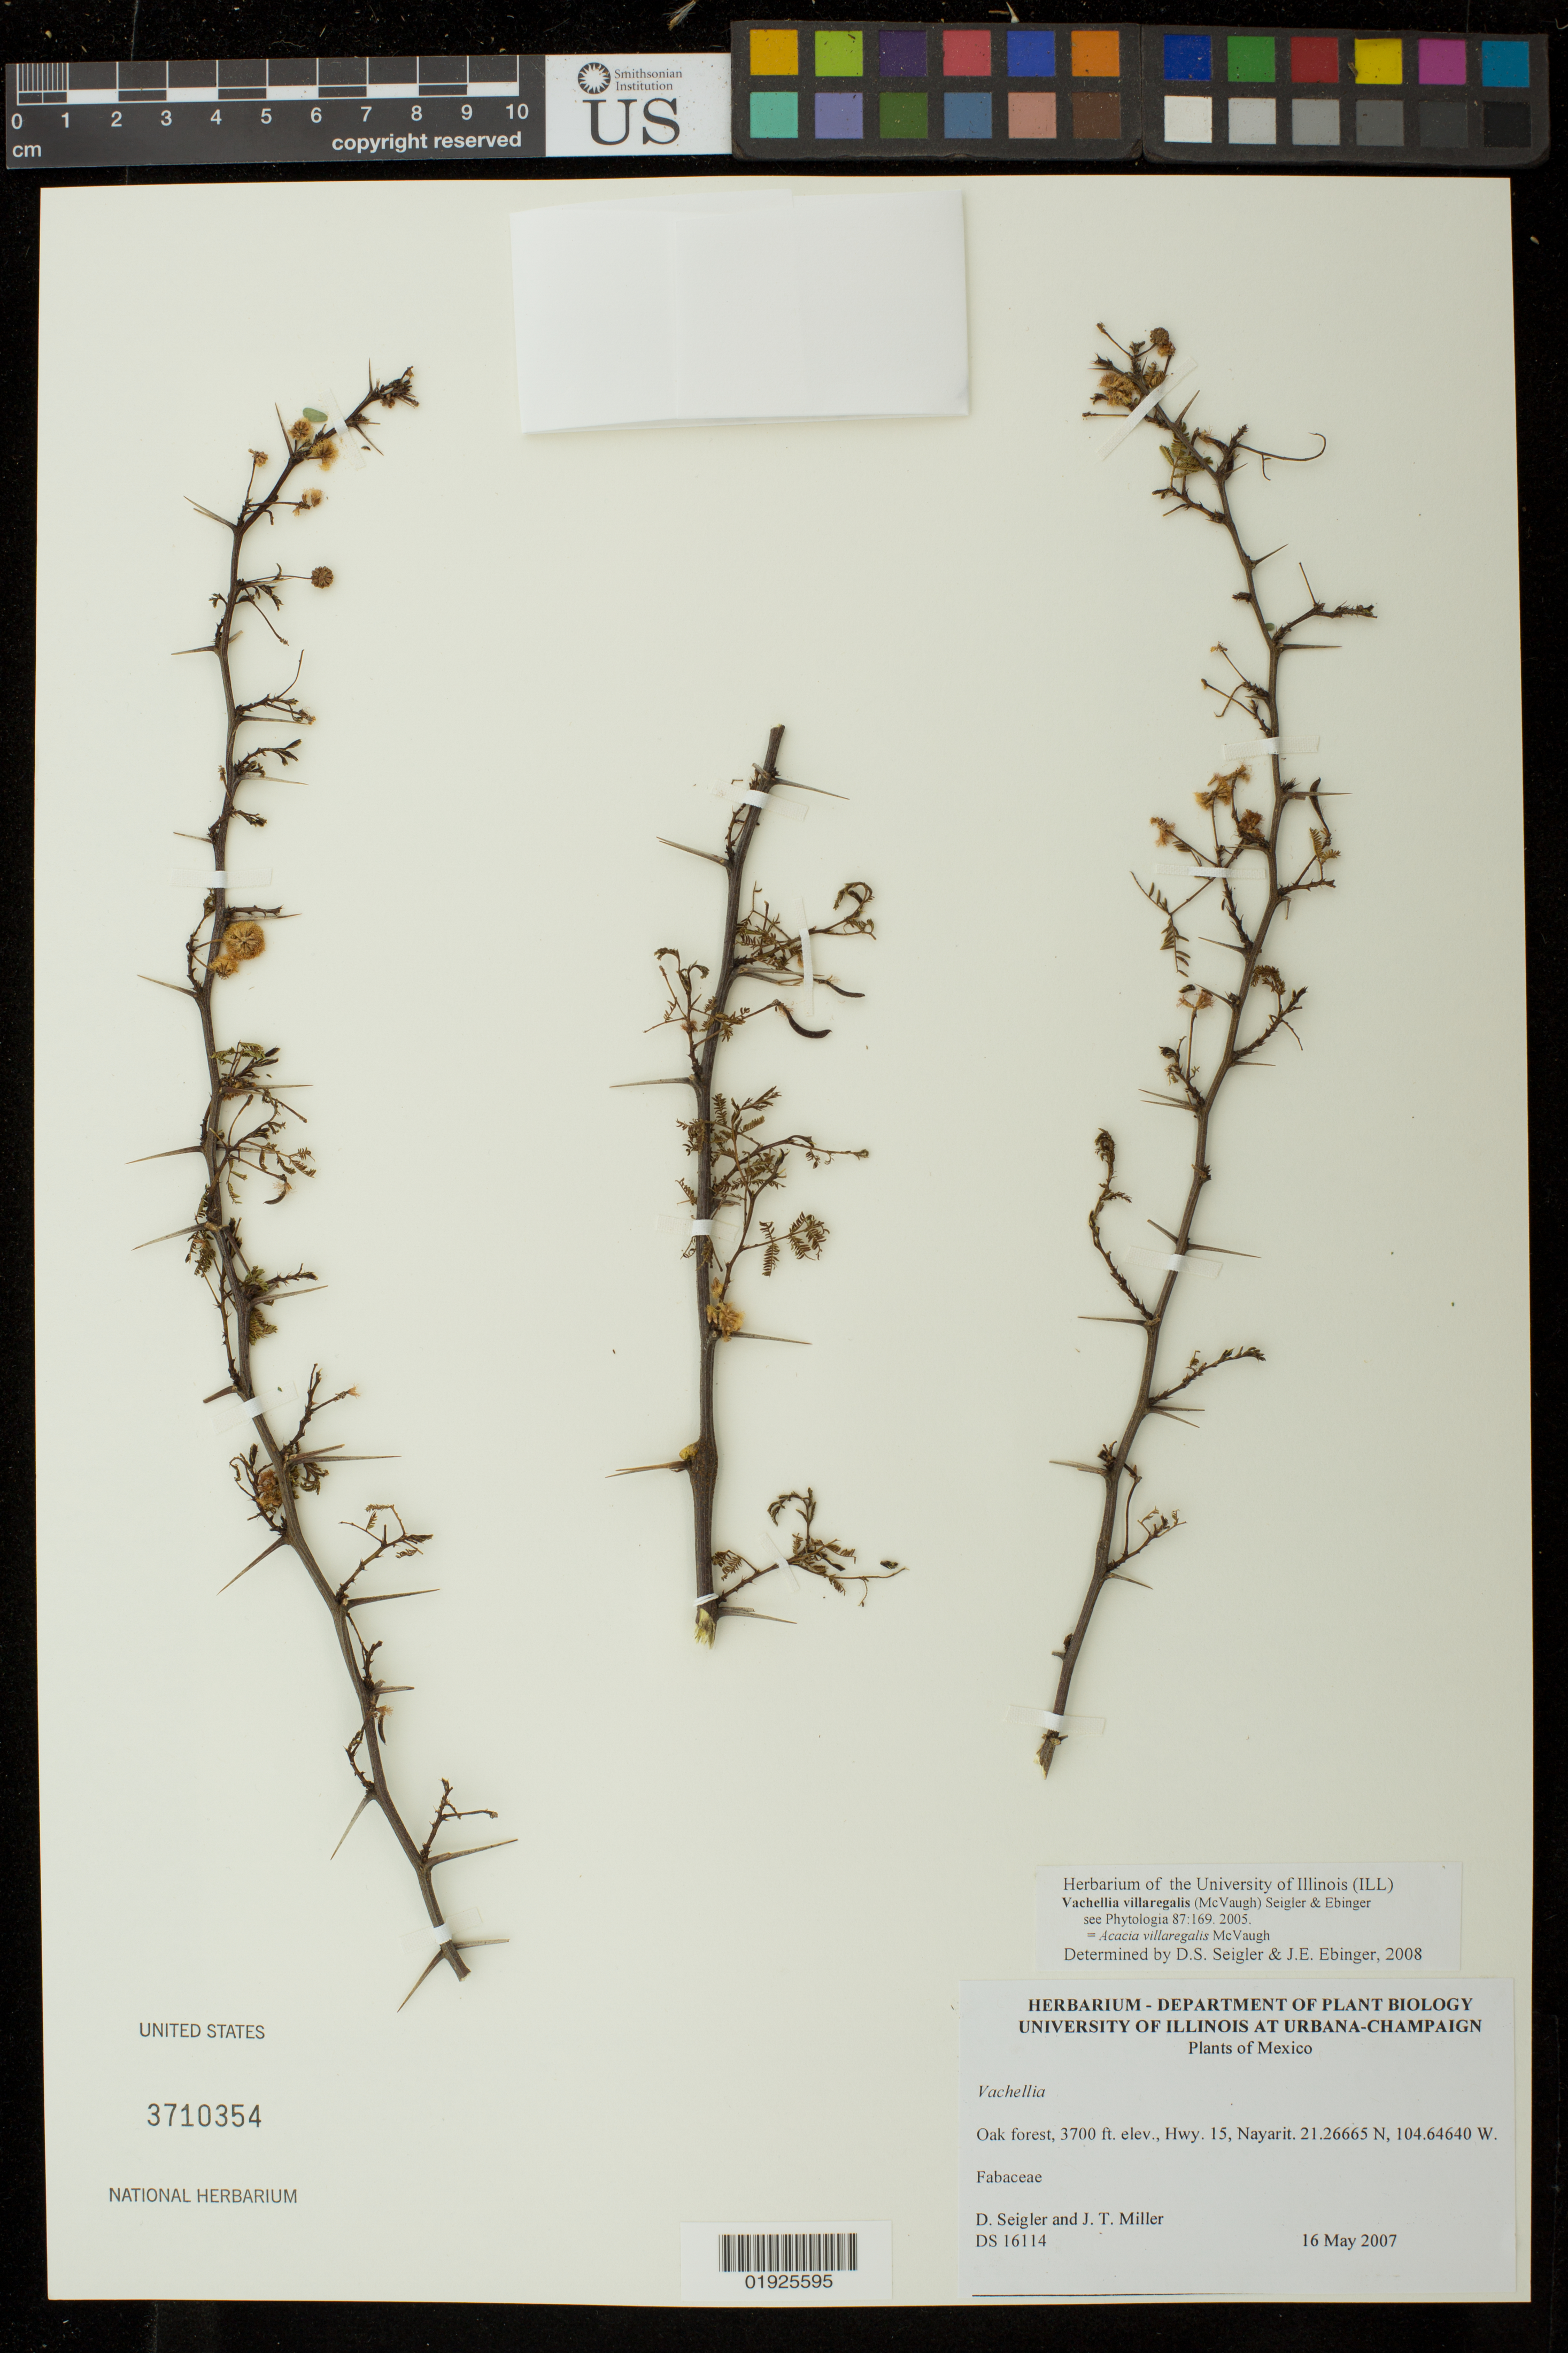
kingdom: Plantae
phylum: Tracheophyta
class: Magnoliopsida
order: Fabales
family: Fabaceae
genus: Vachellia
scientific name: Vachellia villaregalis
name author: (McVaugh) Seigler & Ebinger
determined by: Seigler, David S.; Ebinger, J. E.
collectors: D. Seigler & J. T. Miller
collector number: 16114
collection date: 2007-05-16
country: Mexico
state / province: Nayarit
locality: Hwy 15.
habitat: Oak forest.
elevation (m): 1128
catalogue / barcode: US 3710354